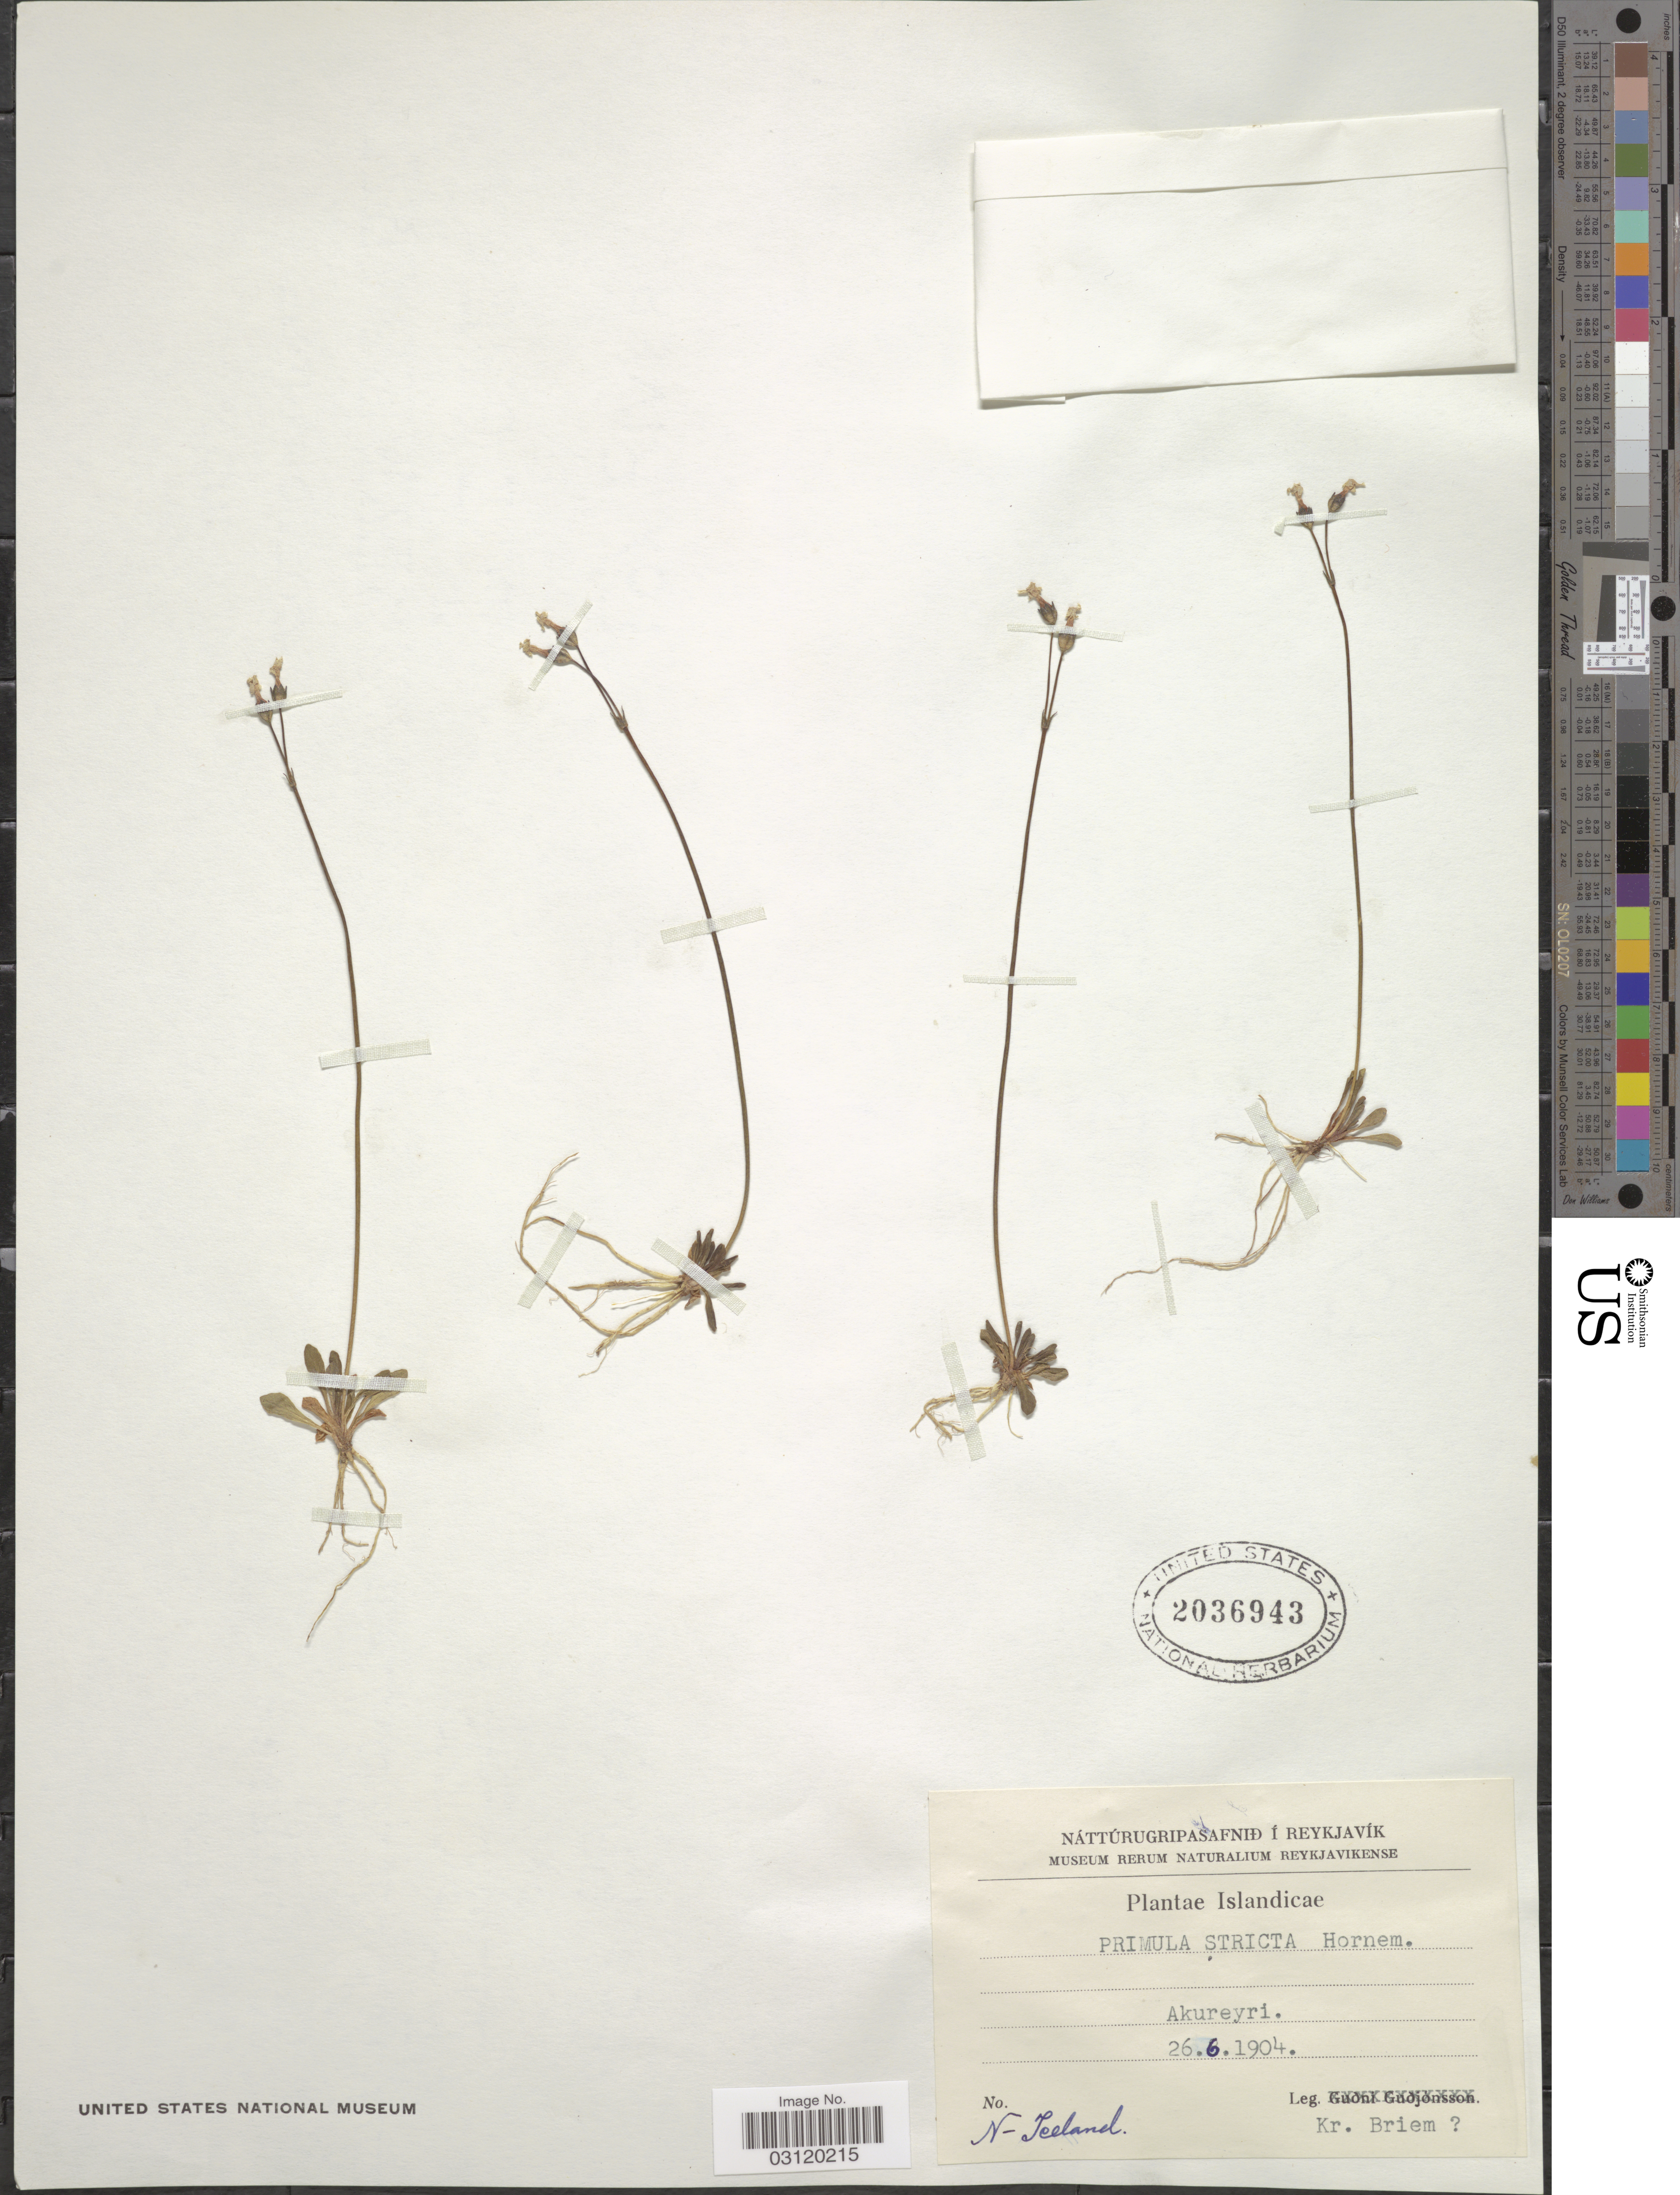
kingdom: Plantae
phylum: Tracheophyta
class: Magnoliopsida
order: Ericales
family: Primulaceae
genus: Primula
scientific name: Primula stricta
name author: Hornem.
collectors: K. Briem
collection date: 1904-06-26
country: Iceland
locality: Islandicae, Akureyri, N-Iceland.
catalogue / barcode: US 2036943